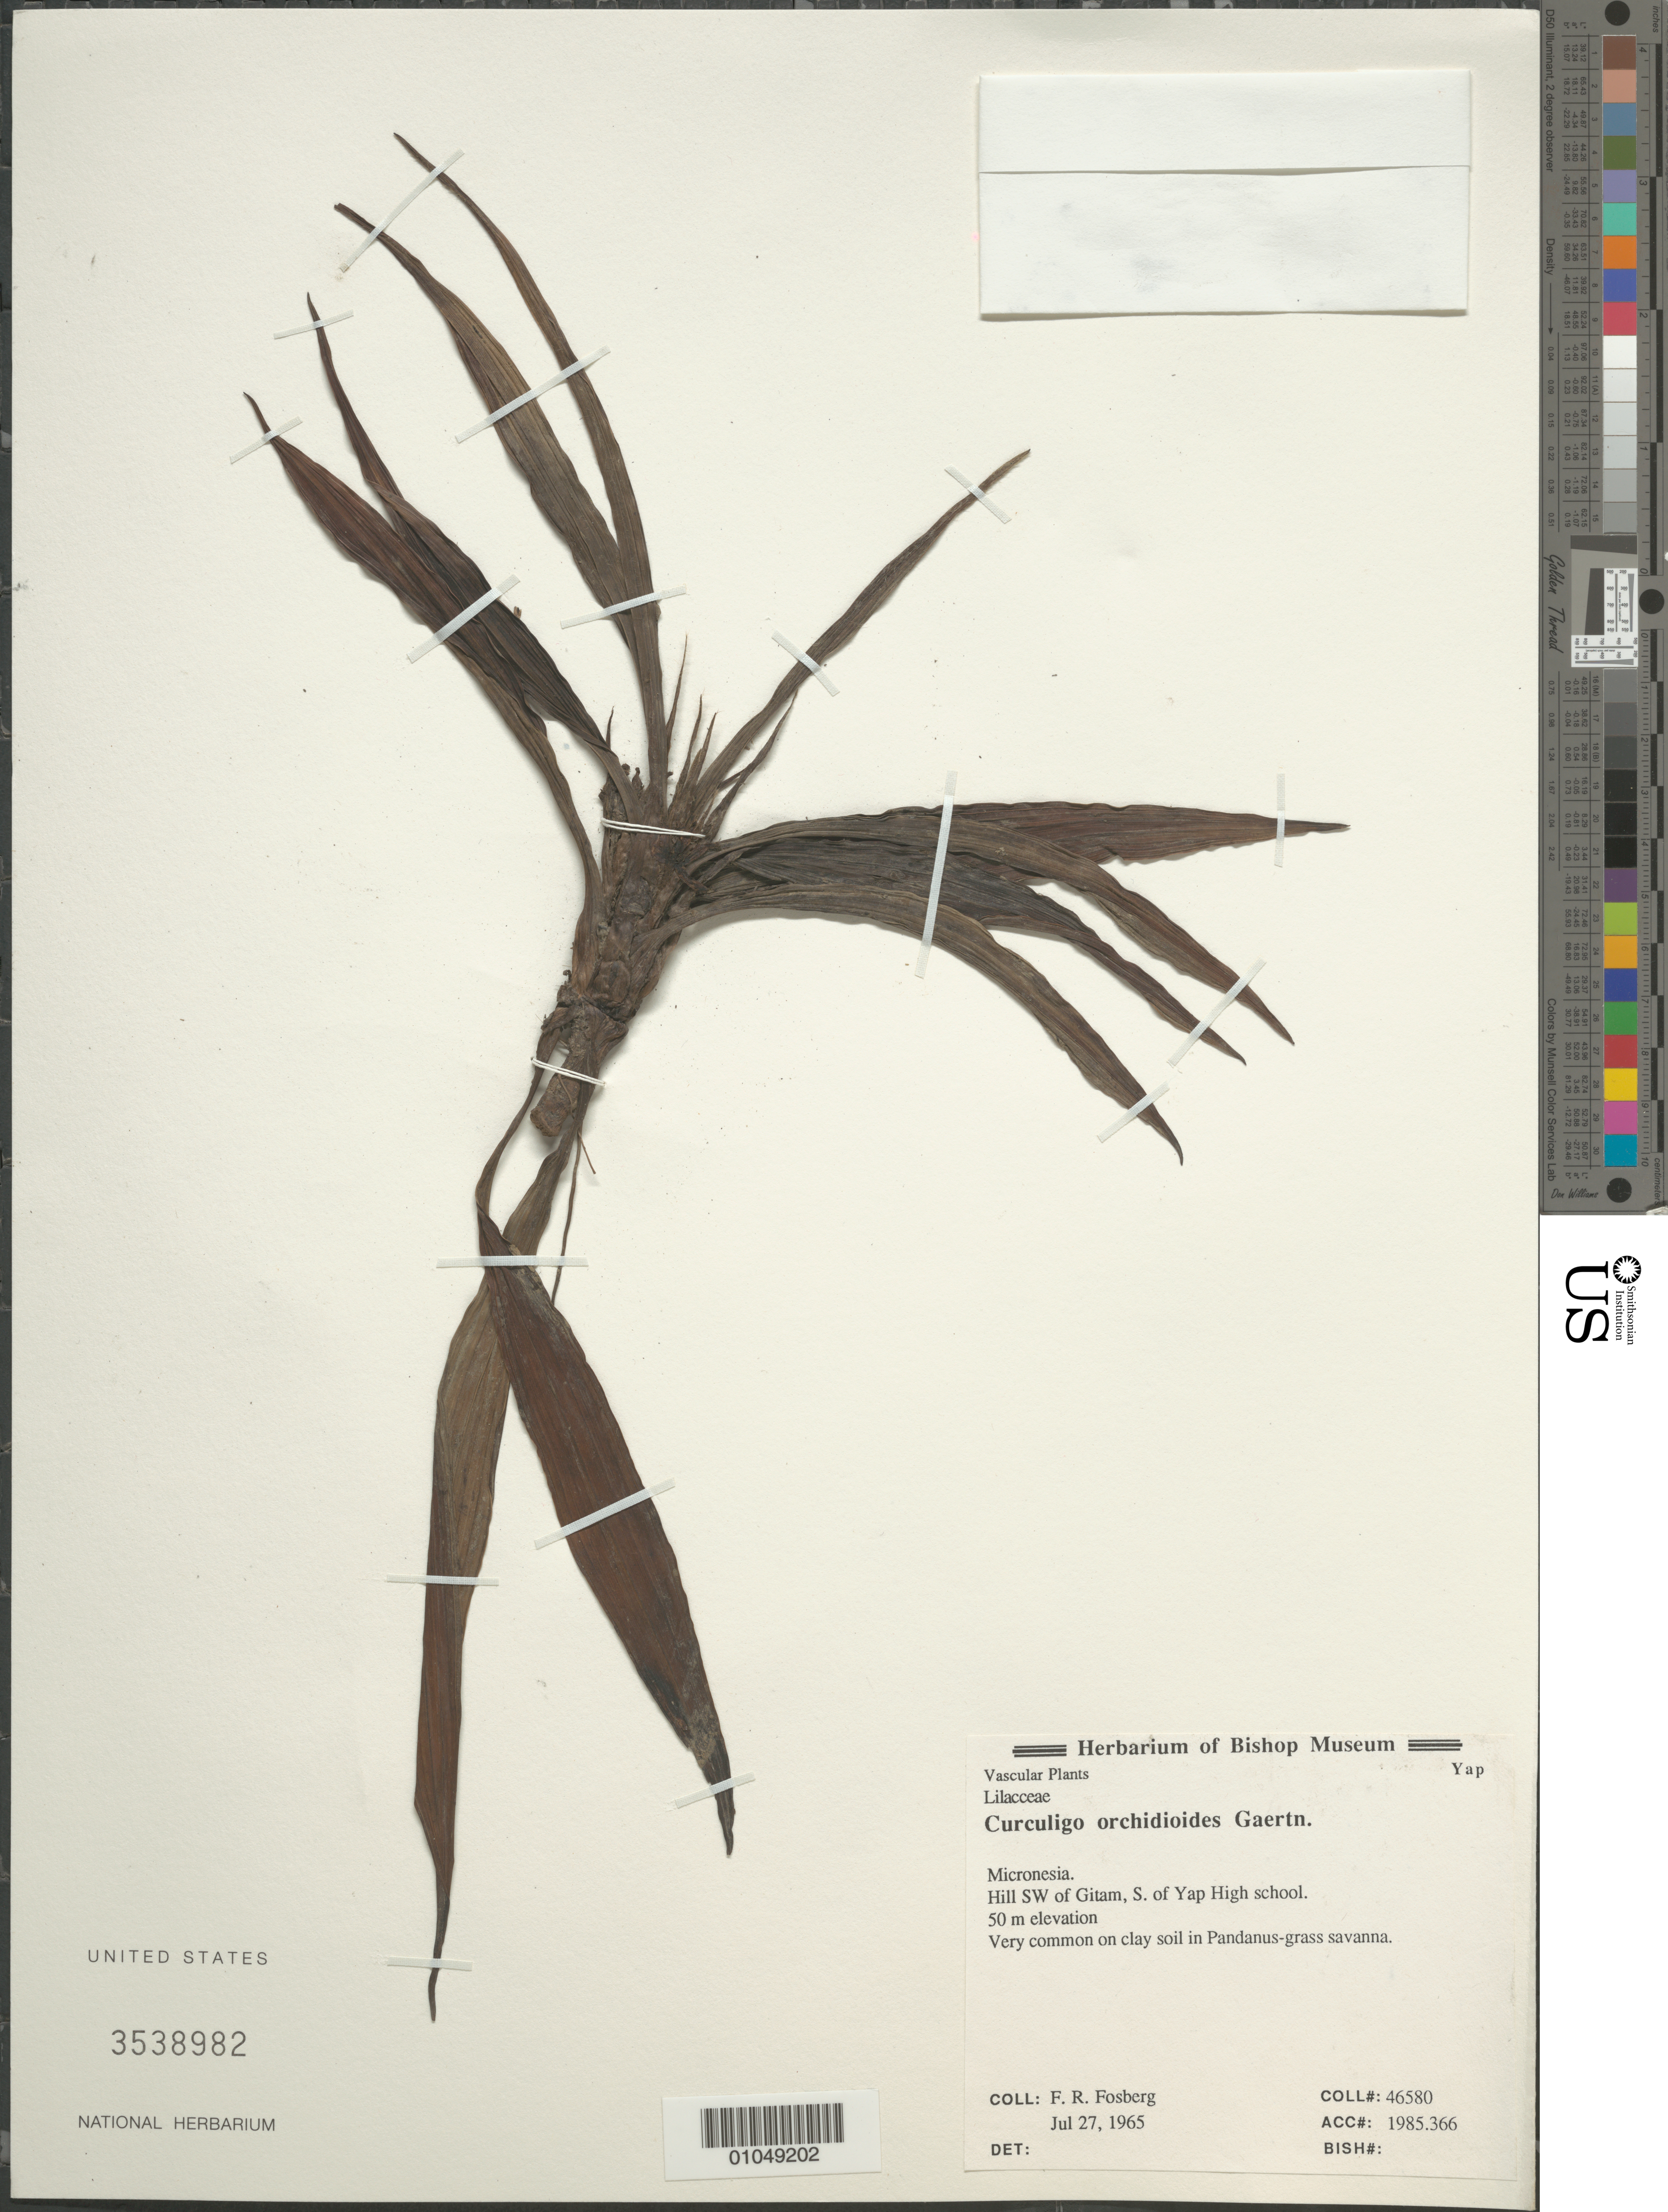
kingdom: Plantae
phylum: Tracheophyta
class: Liliopsida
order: Asparagales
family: Hypoxidaceae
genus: Curculigo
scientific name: Curculigo orchioides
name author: Gaertn.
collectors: F. R. Fosberg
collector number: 46580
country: Micronesia, Federated States of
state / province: Yap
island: Yap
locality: Hill SW of Gitam, S of Yap High School.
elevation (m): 50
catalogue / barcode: US 3538982